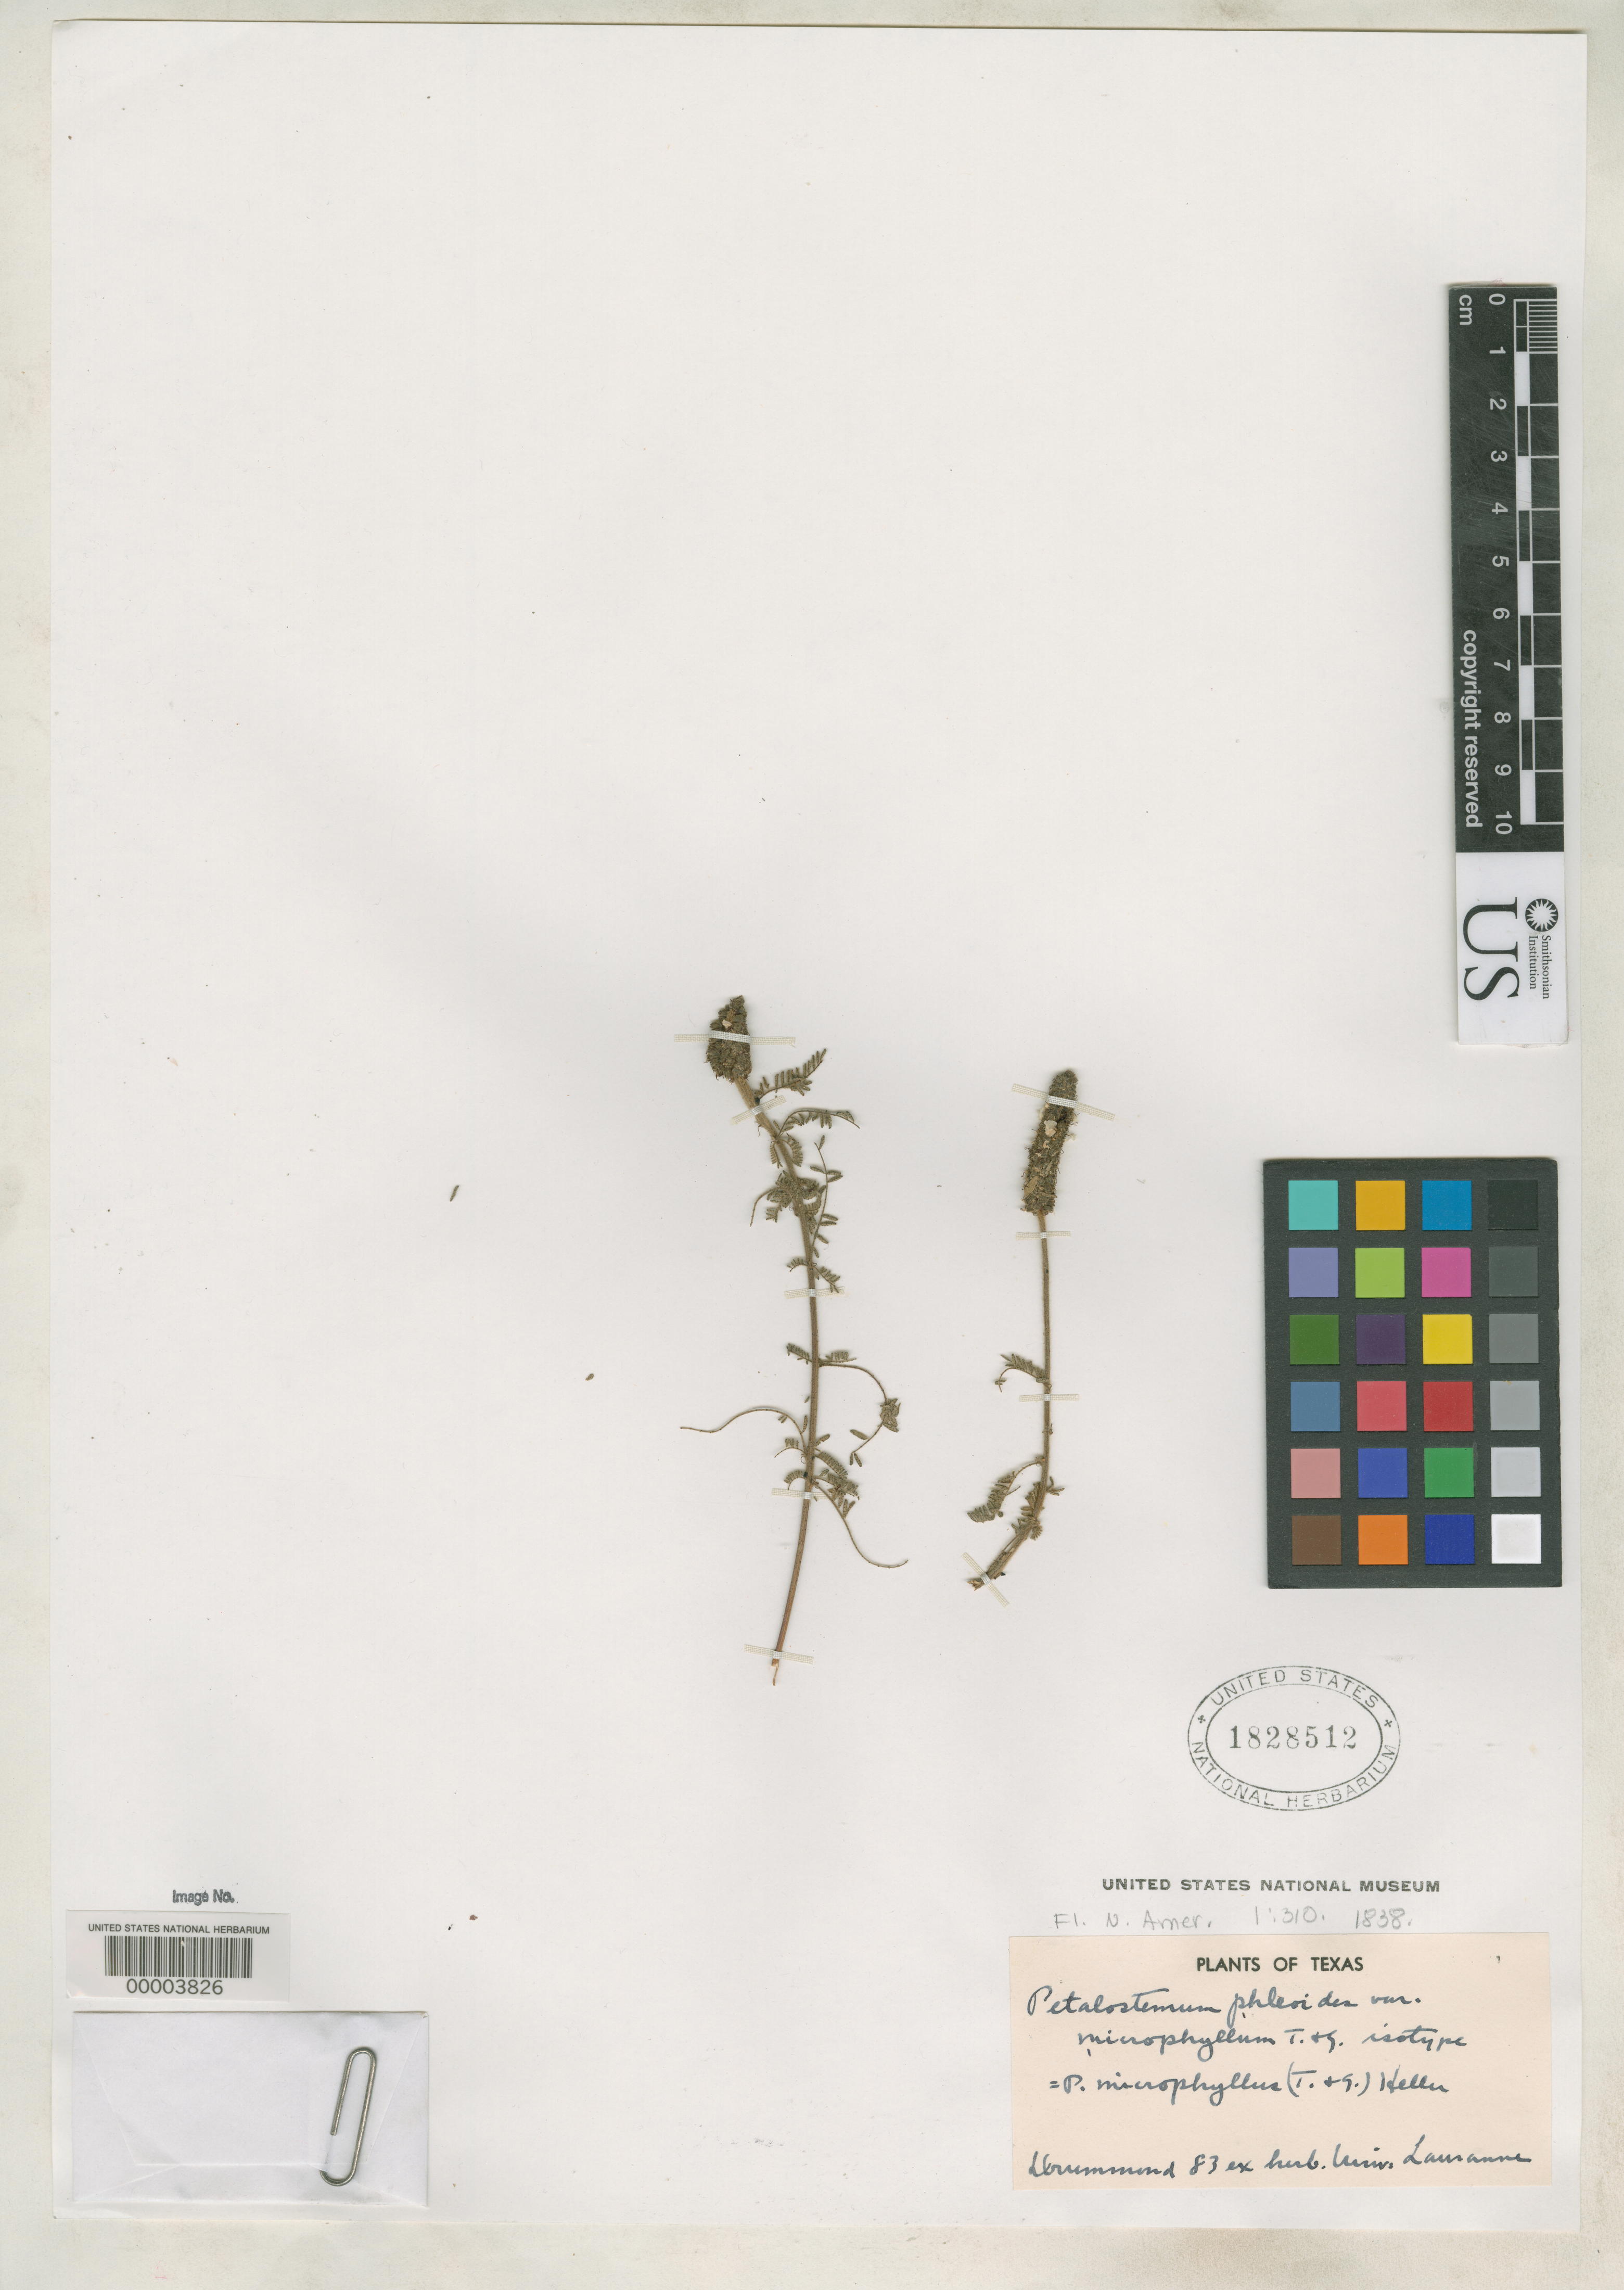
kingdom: Plantae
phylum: Tracheophyta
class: Magnoliopsida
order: Fabales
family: Fabaceae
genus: Petalostemon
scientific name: Petalostemon phleoides var. microphyllus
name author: Torr. & A. Gray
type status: Isotype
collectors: T. Drummond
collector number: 83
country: United States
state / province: Texas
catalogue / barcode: US 1828512